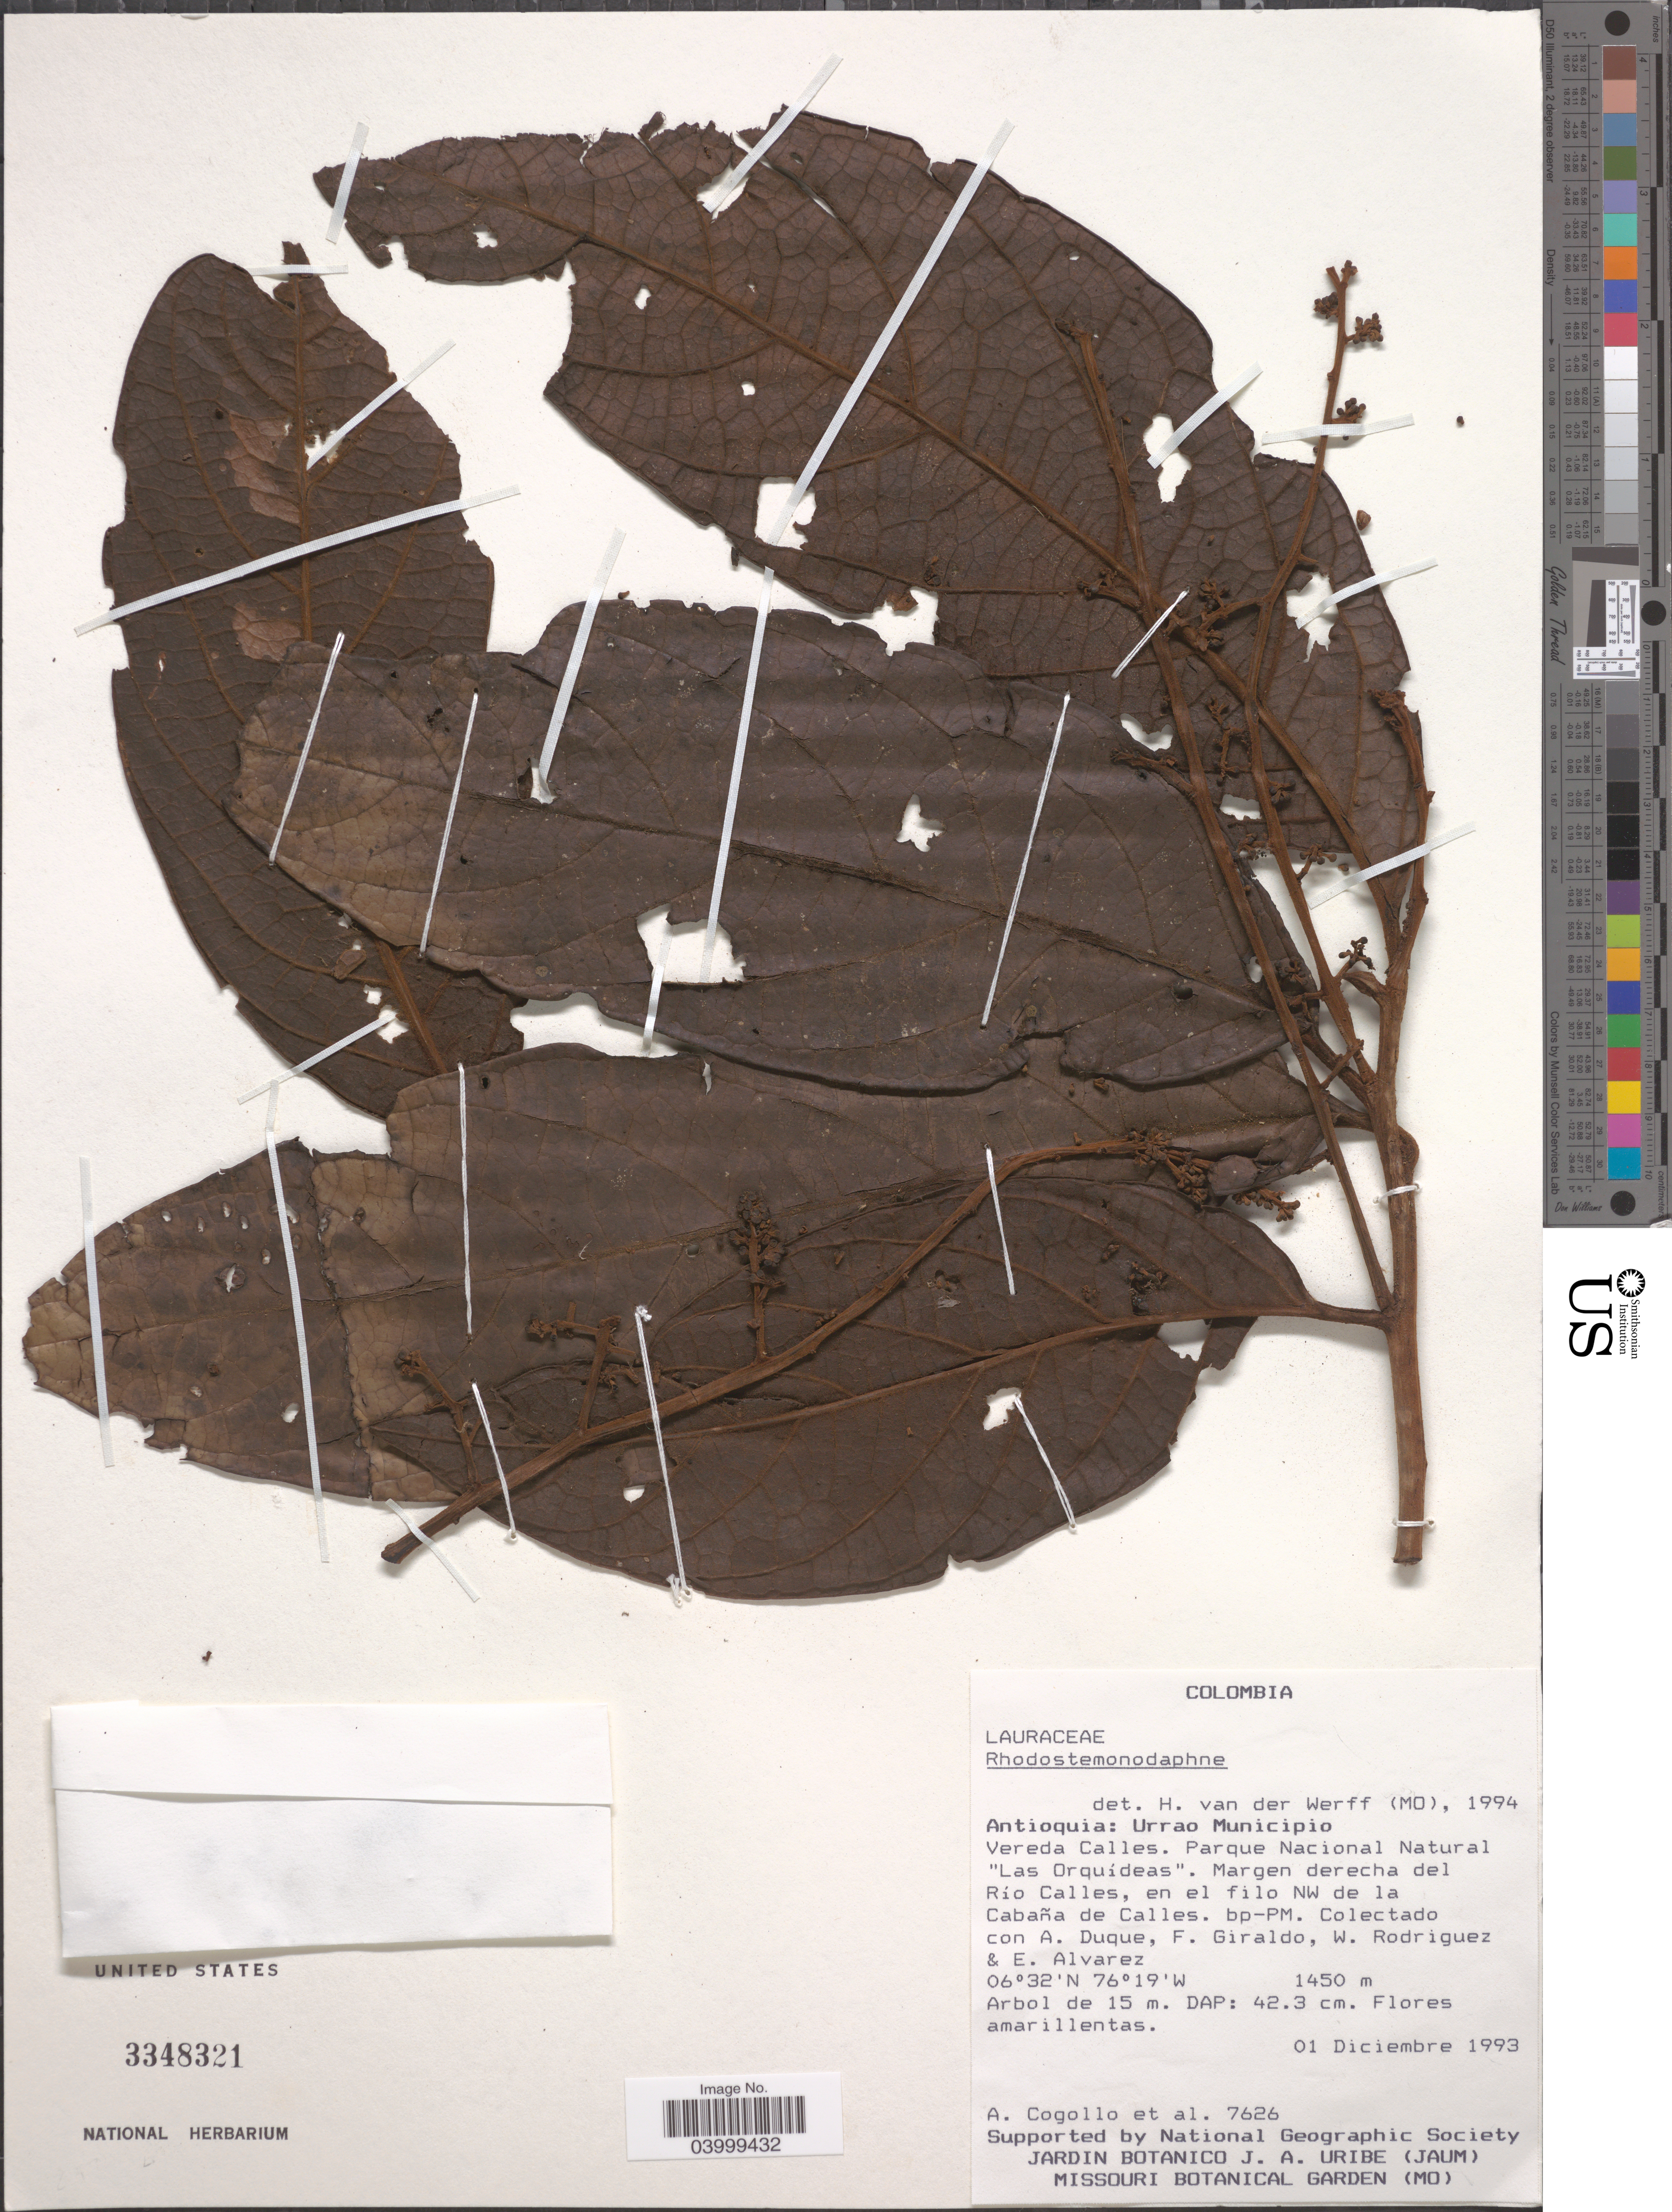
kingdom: Plantae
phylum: Tracheophyta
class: Magnoliopsida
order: Laurales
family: Lauraceae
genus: Rhodostemonodaphne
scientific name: Rhodostemonodaphne sp.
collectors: A. Cogollo, A. Duque, F. Giraldo, W. Rodriguez & E. Alvarez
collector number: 7626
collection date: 1993-12-01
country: Colombia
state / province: Antioquia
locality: Urrao Municipio. Vereda Calles. Parque Nacional Natural "Las Orquídeas". Margen derecha del Río Calles, en el filo NW de la Cabaña de Calles.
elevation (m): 1450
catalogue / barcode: US 3348321